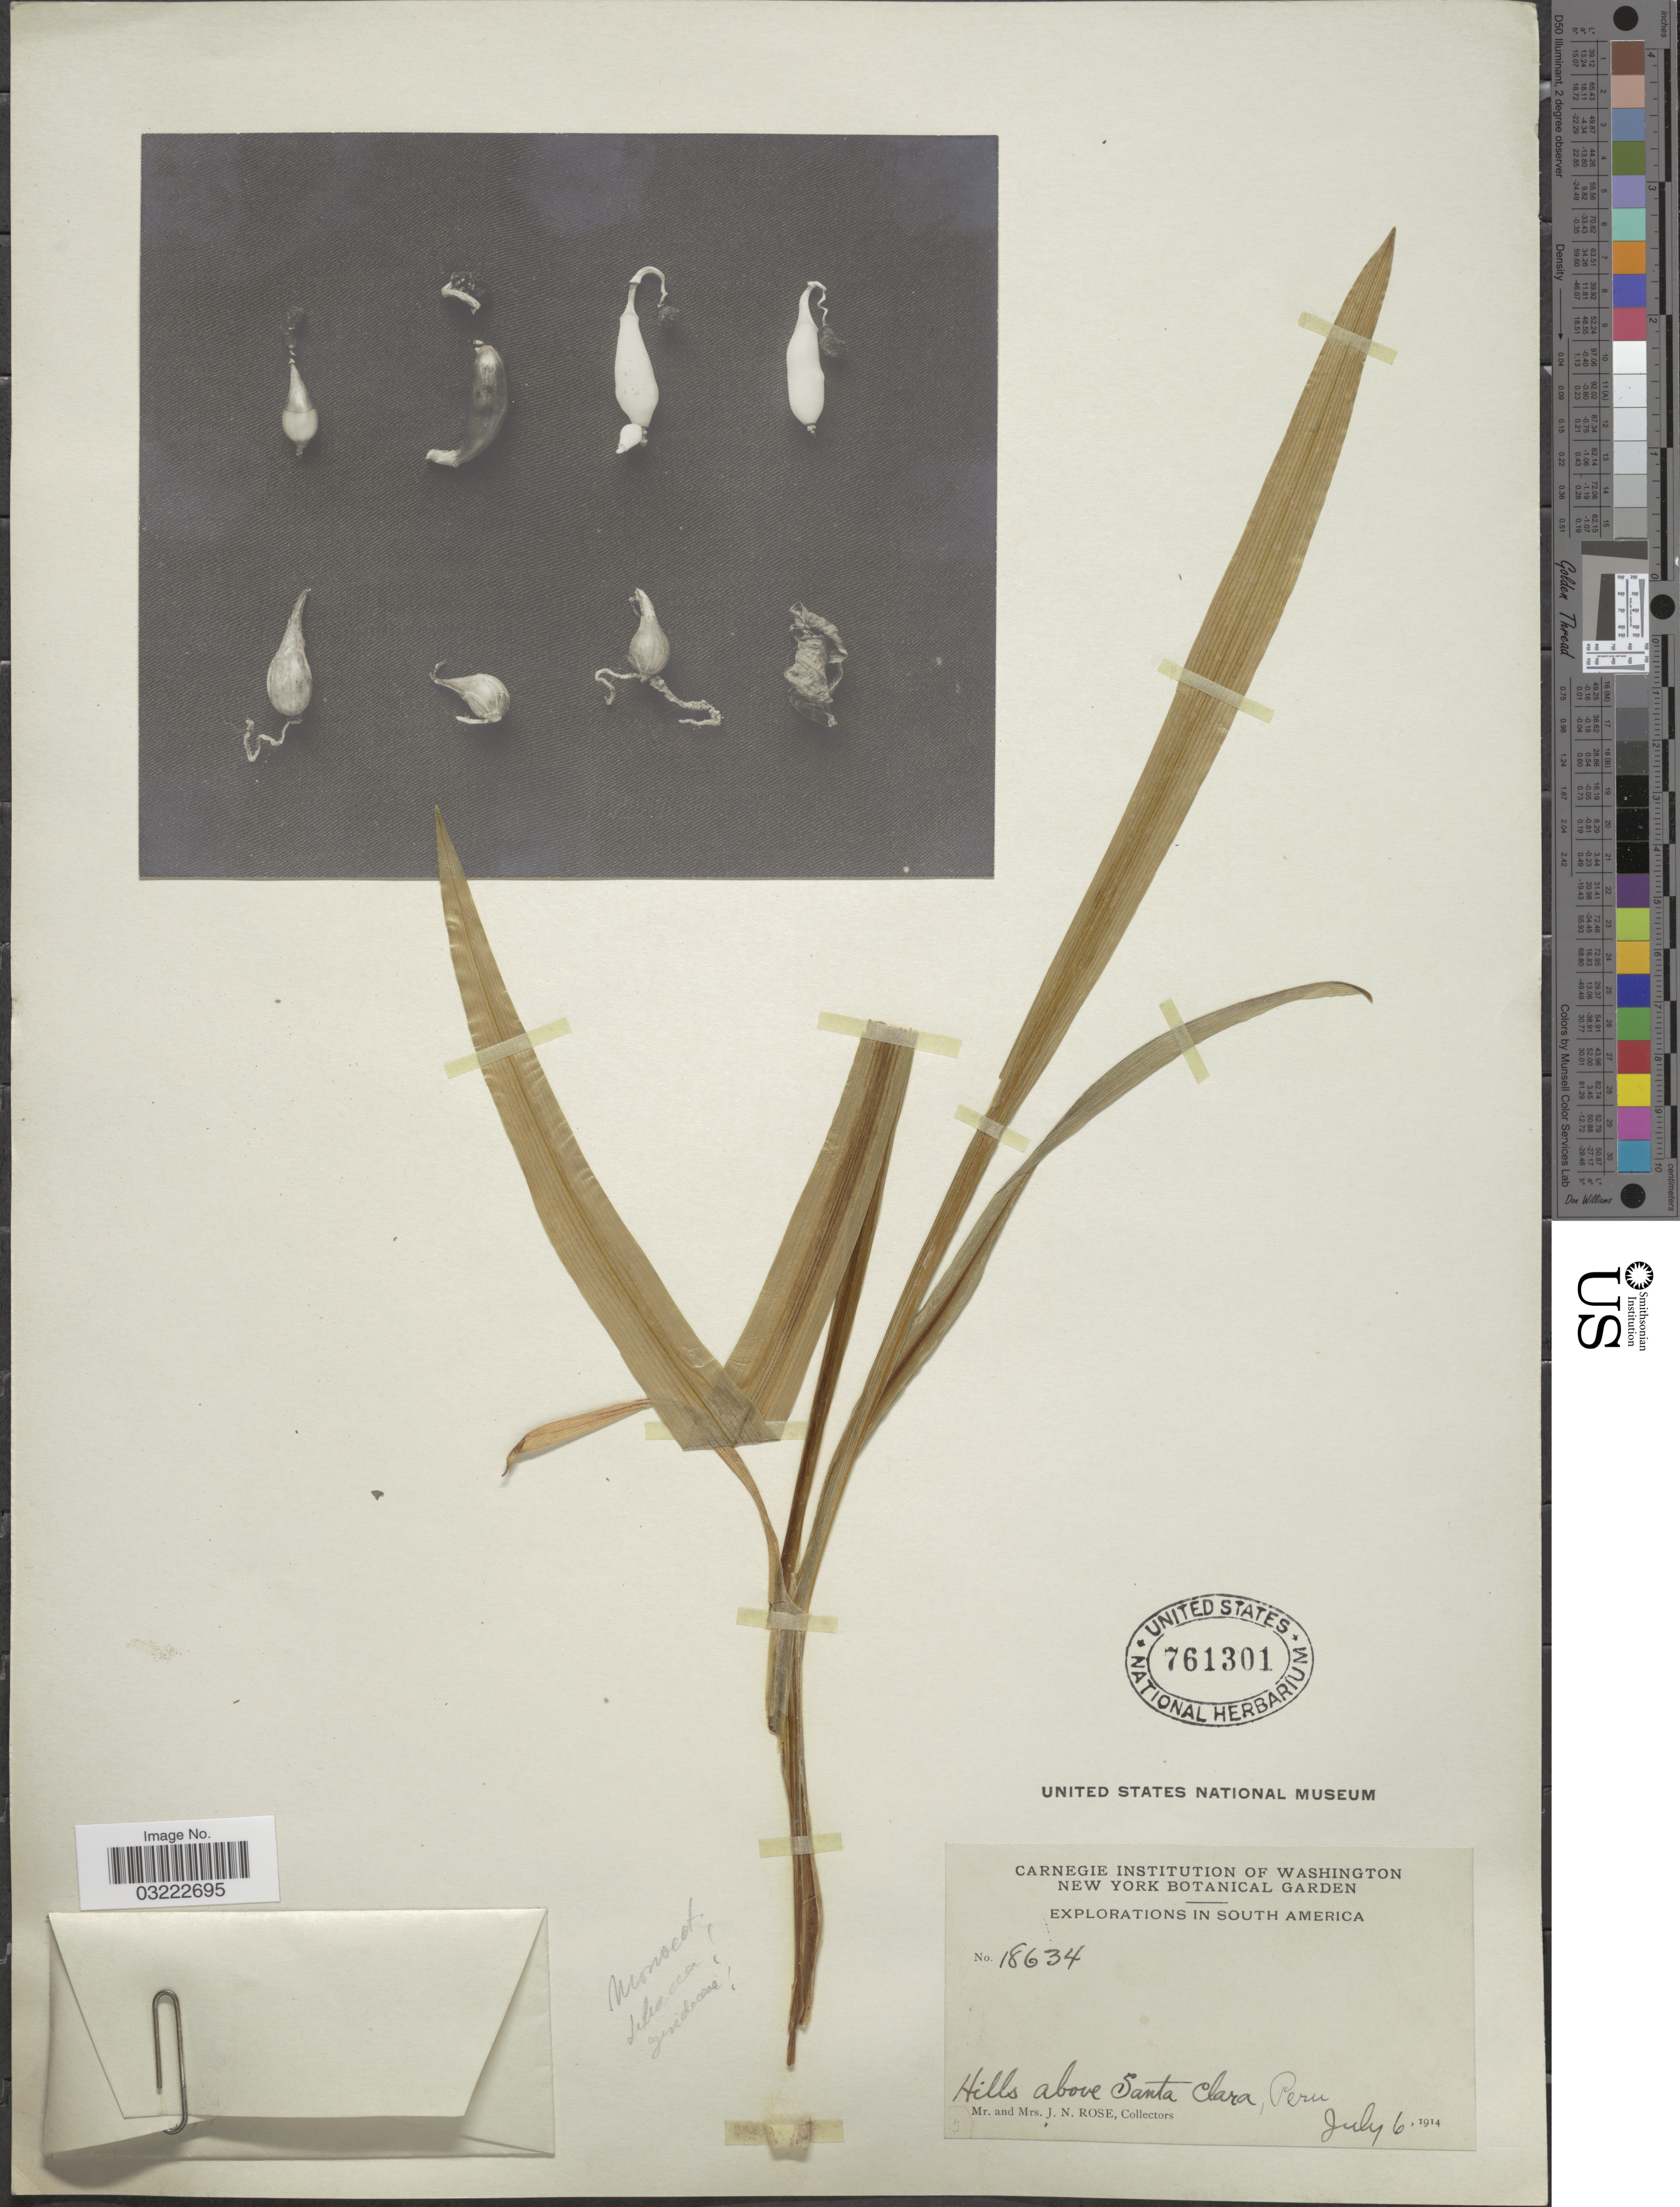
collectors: J. N. Rose & L. B. Rose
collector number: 18634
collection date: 1914-07-06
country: Peru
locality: Hills above Santa Clara.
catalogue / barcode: US 761301